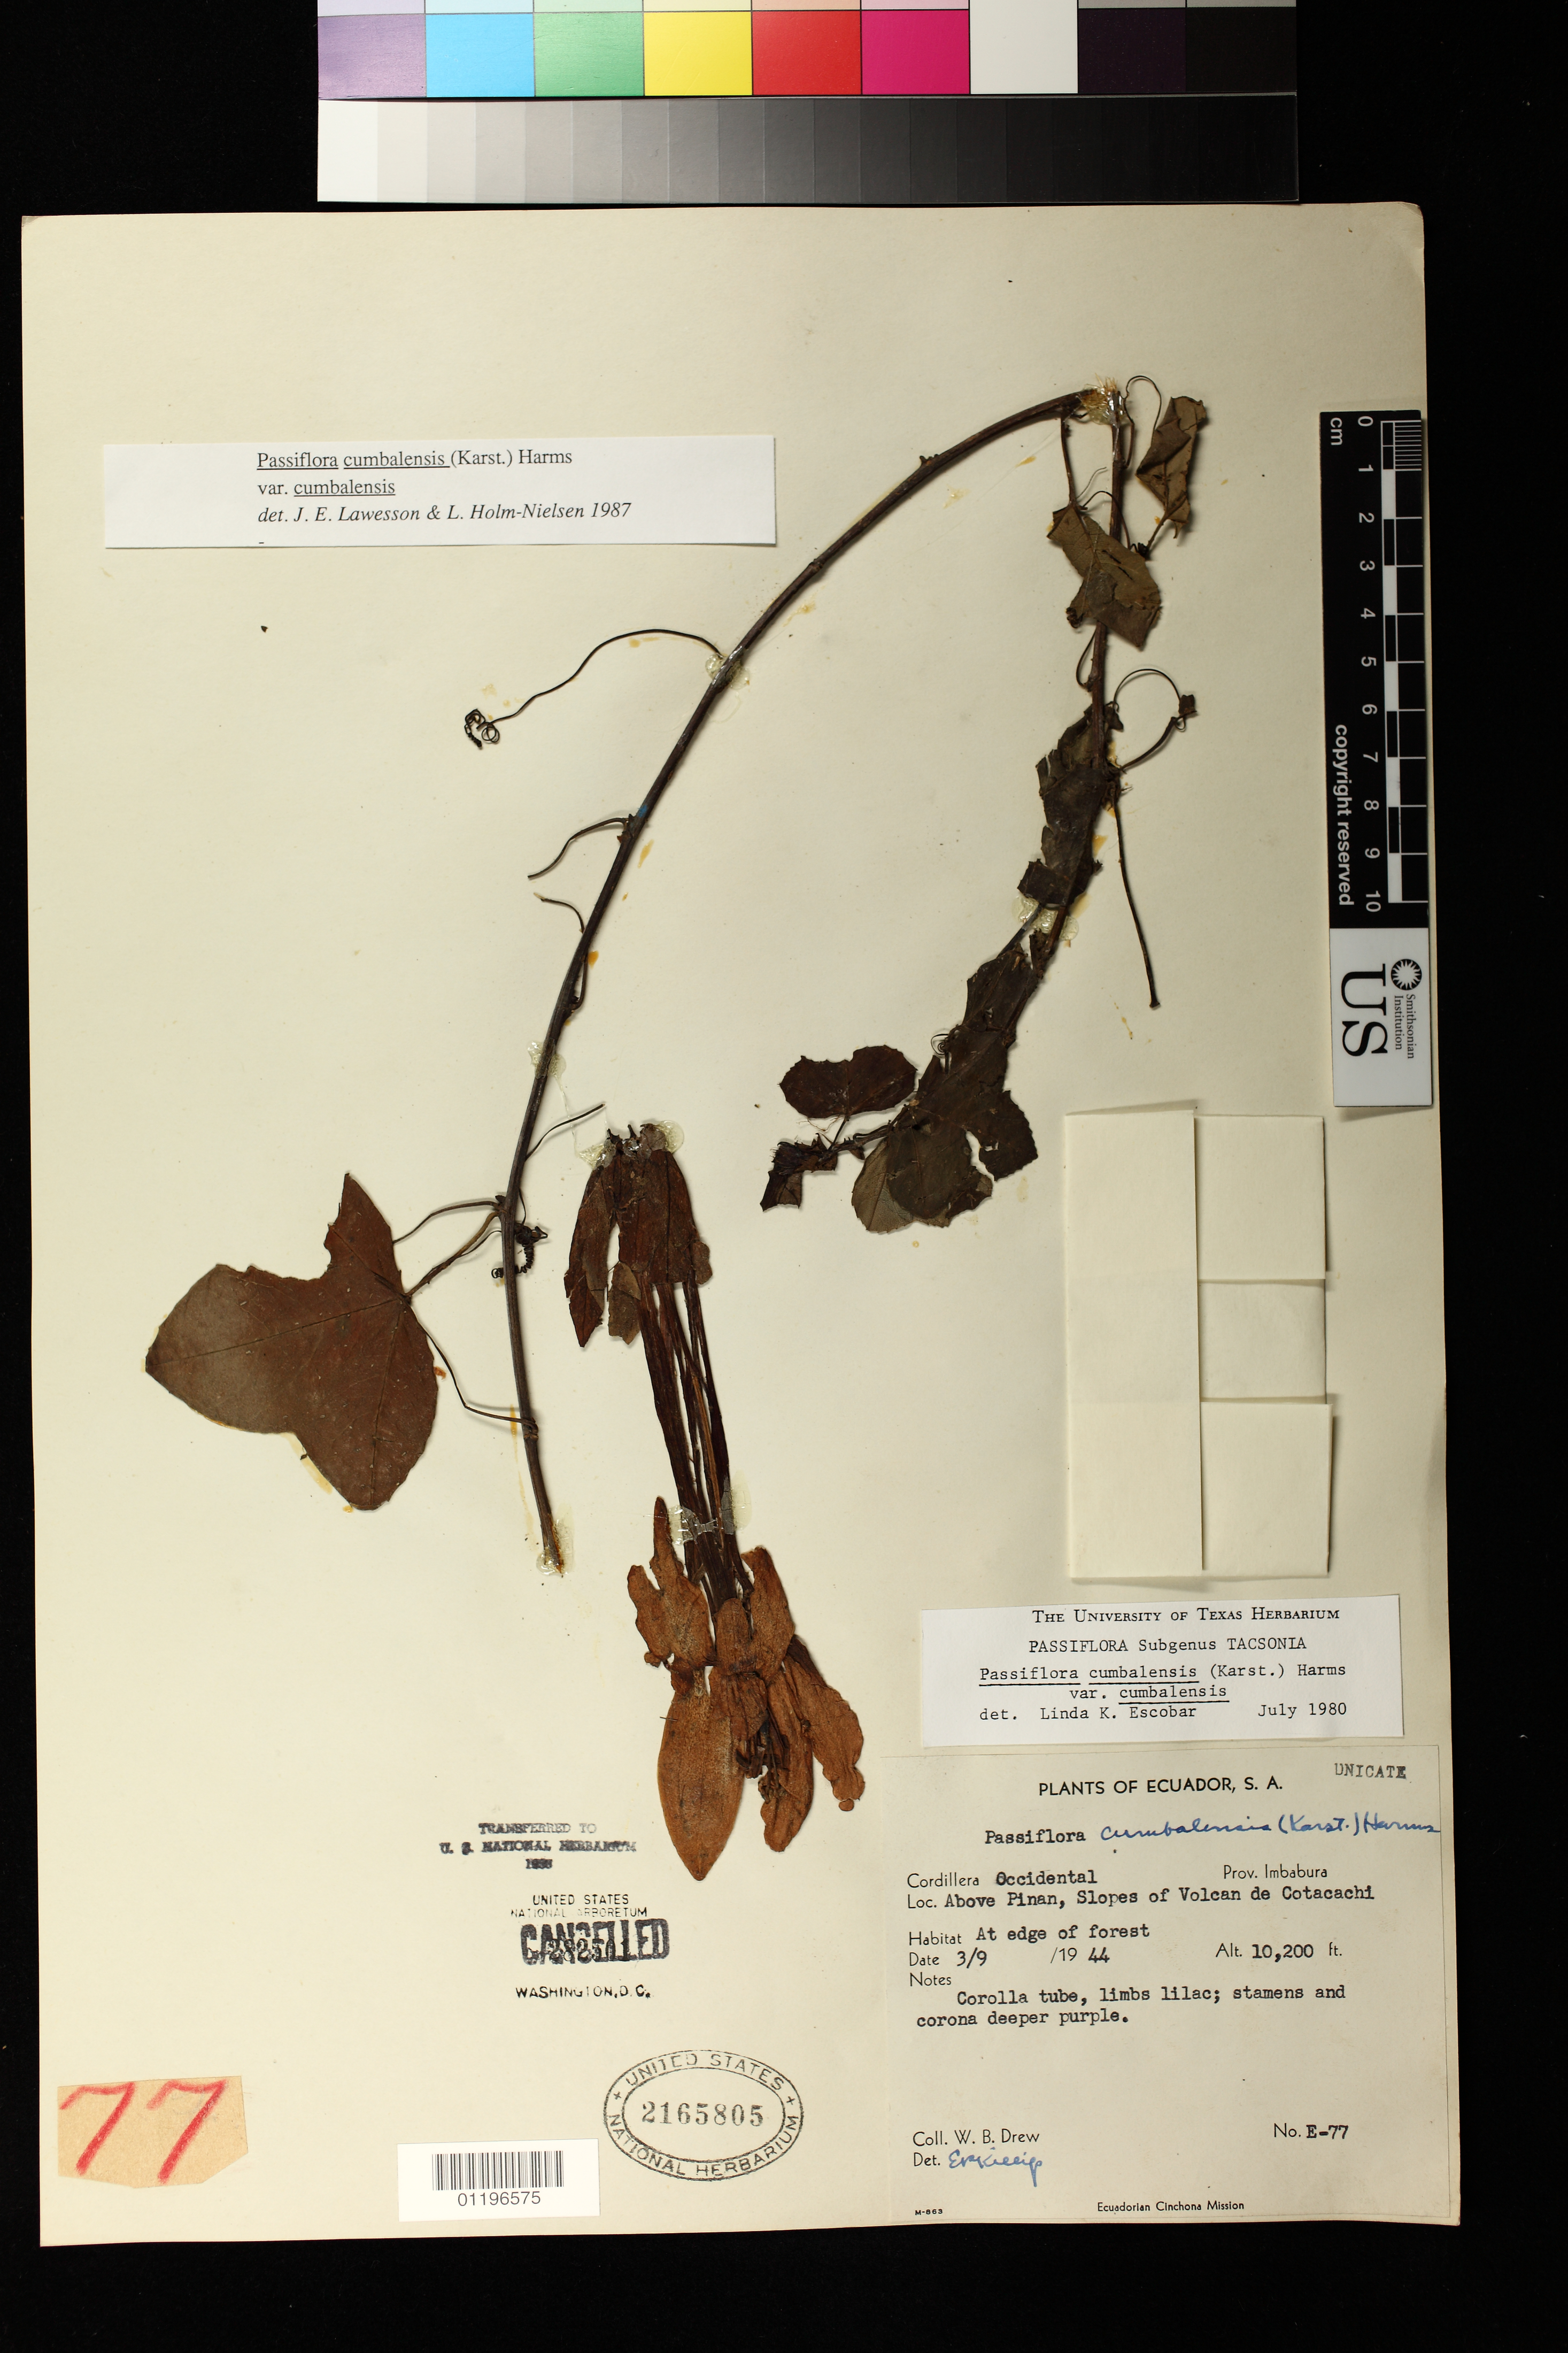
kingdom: Plantae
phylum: Tracheophyta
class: Magnoliopsida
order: Malpighiales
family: Passifloraceae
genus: Passiflora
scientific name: Passiflora cumbalensis var. cumbalensis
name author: (H. Karst.) Harms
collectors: W. B. Drew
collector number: E-77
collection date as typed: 09 Mar 1944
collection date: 1944-03-09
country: Ecuador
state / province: Imbabura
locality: Cordillera Occidental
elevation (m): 3109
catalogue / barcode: US 2165805